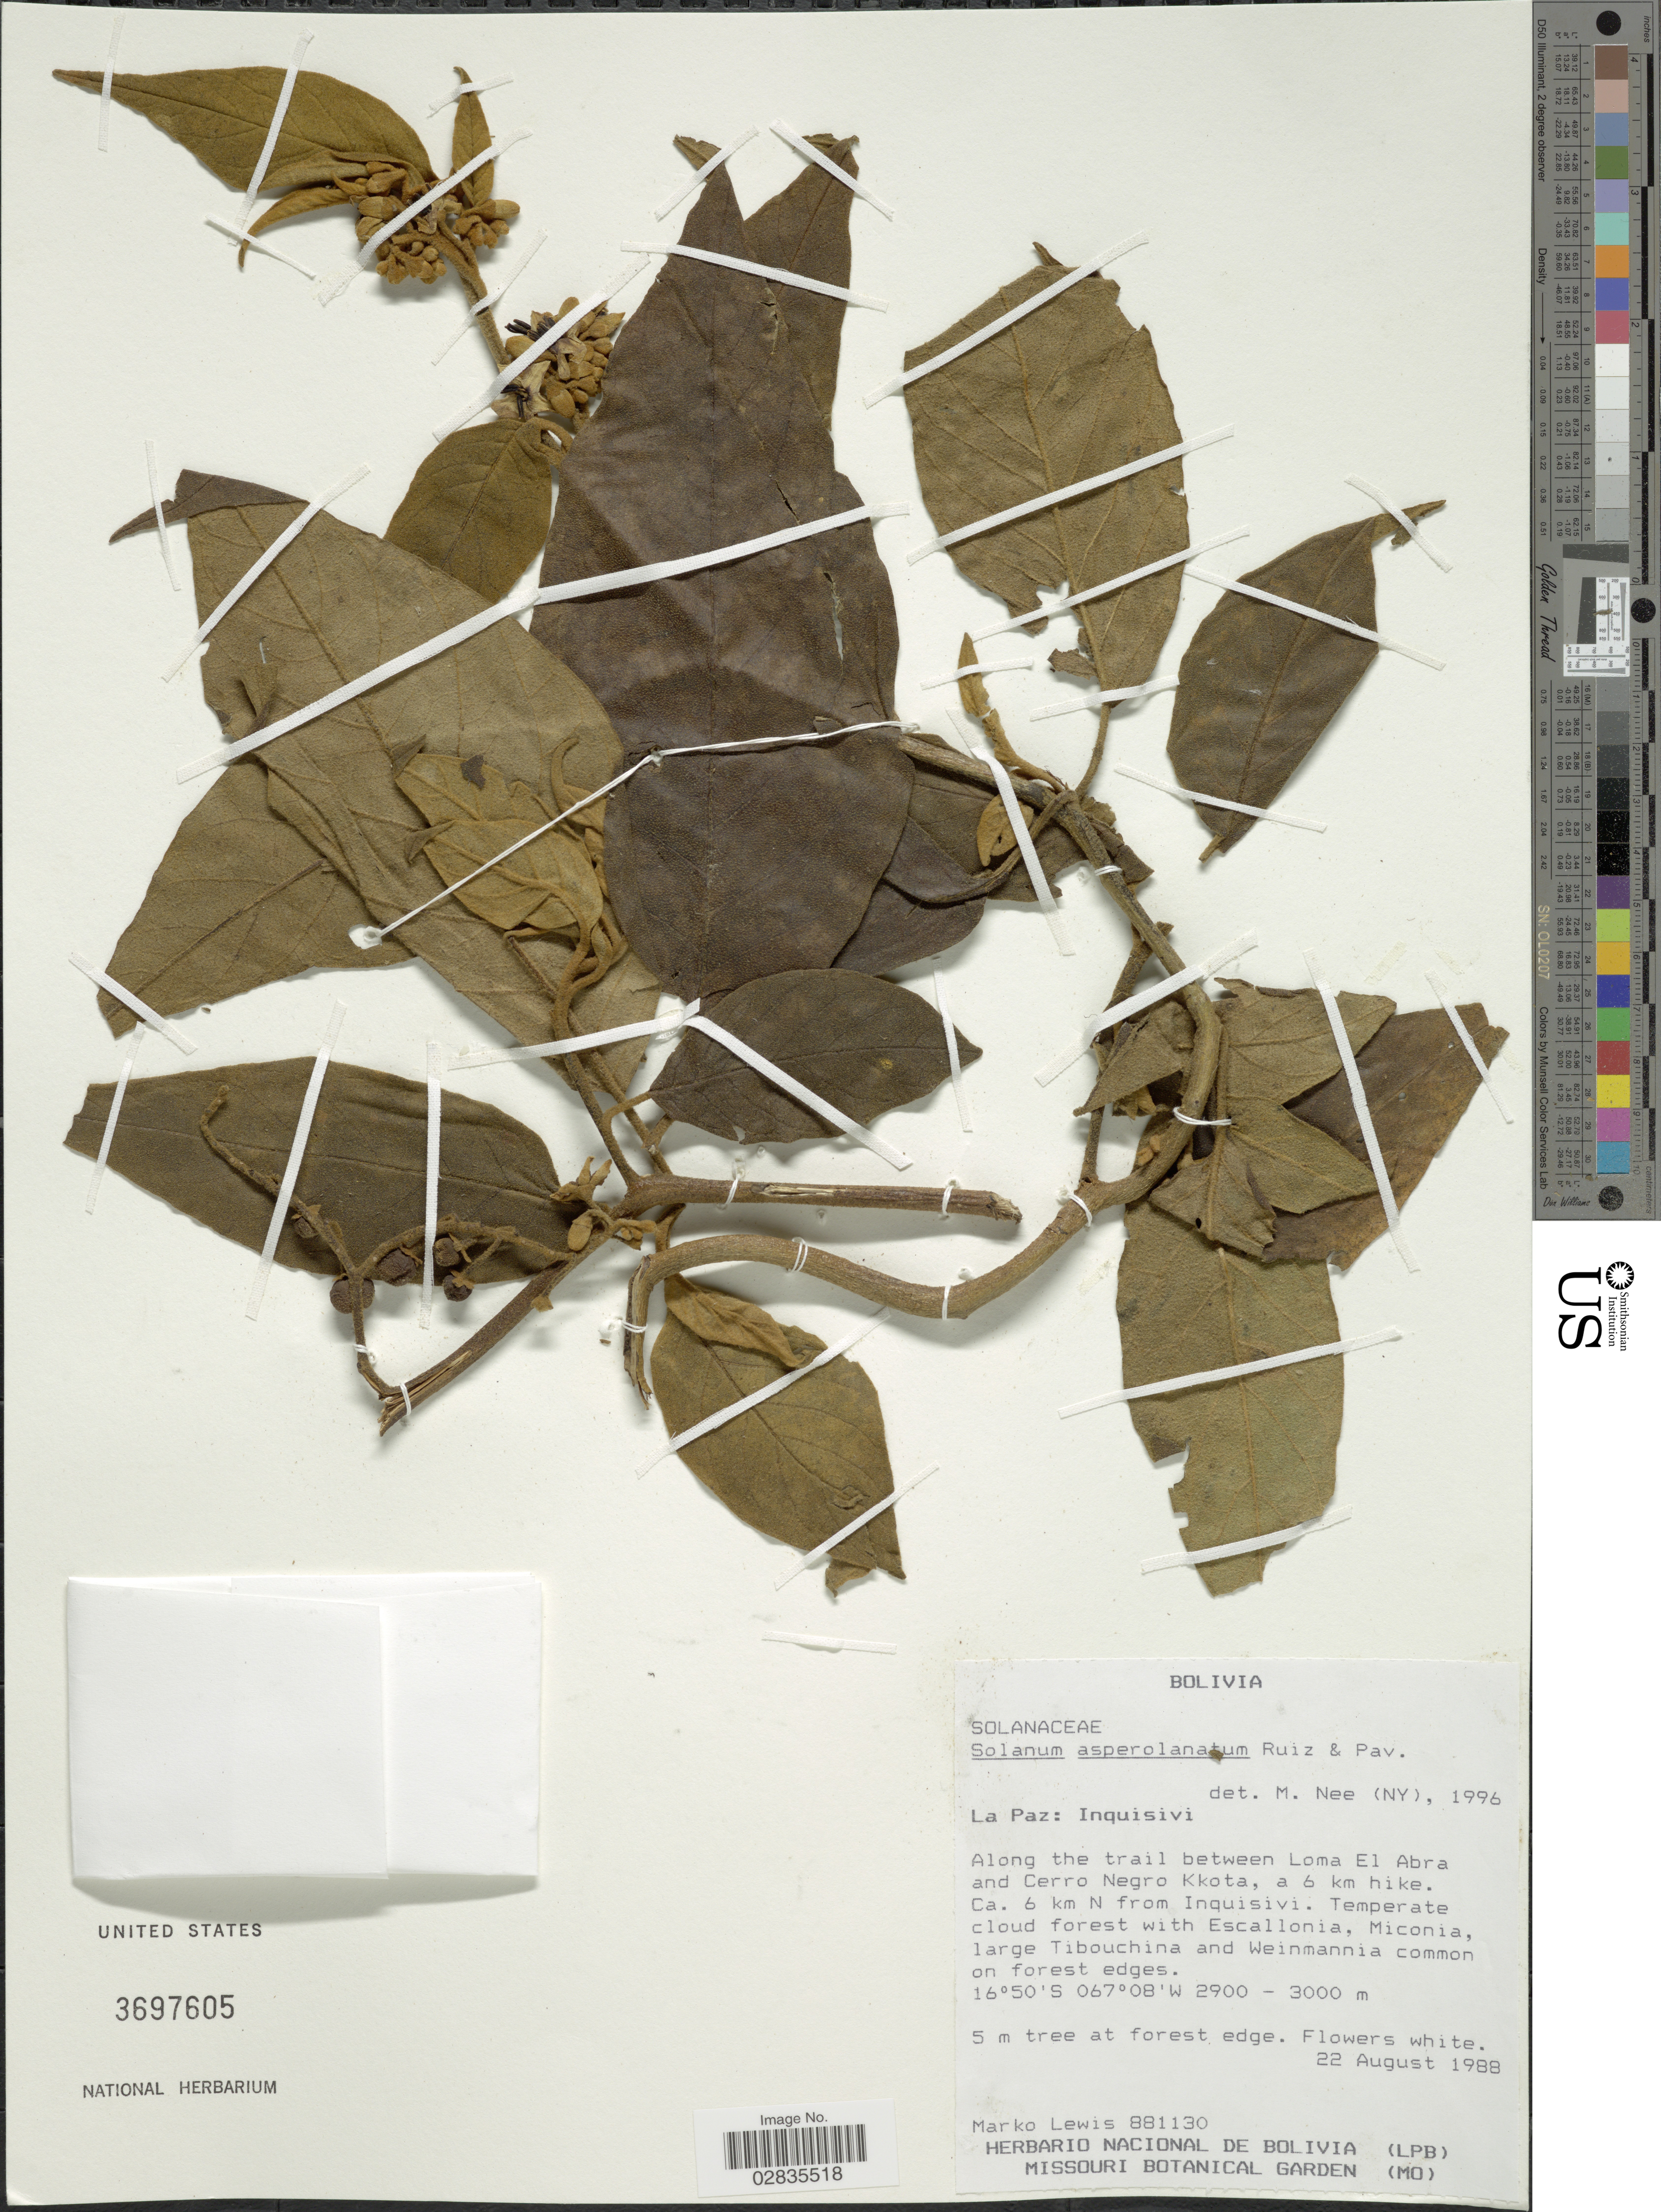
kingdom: Plantae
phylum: Tracheophyta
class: Magnoliopsida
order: Solanales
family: Solanaceae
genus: Solanum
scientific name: Solanum asperolanatum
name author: Ruiz & Pav.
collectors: M. A. Lewis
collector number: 881130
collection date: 1988-08-22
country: Bolivia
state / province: La Paz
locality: Inquisivi, along the trail between Loma El Abra and Cerro Negro Kkota, a 6 km hike, Ca. 6 km N from Inquisivi.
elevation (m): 2900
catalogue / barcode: US 3697605